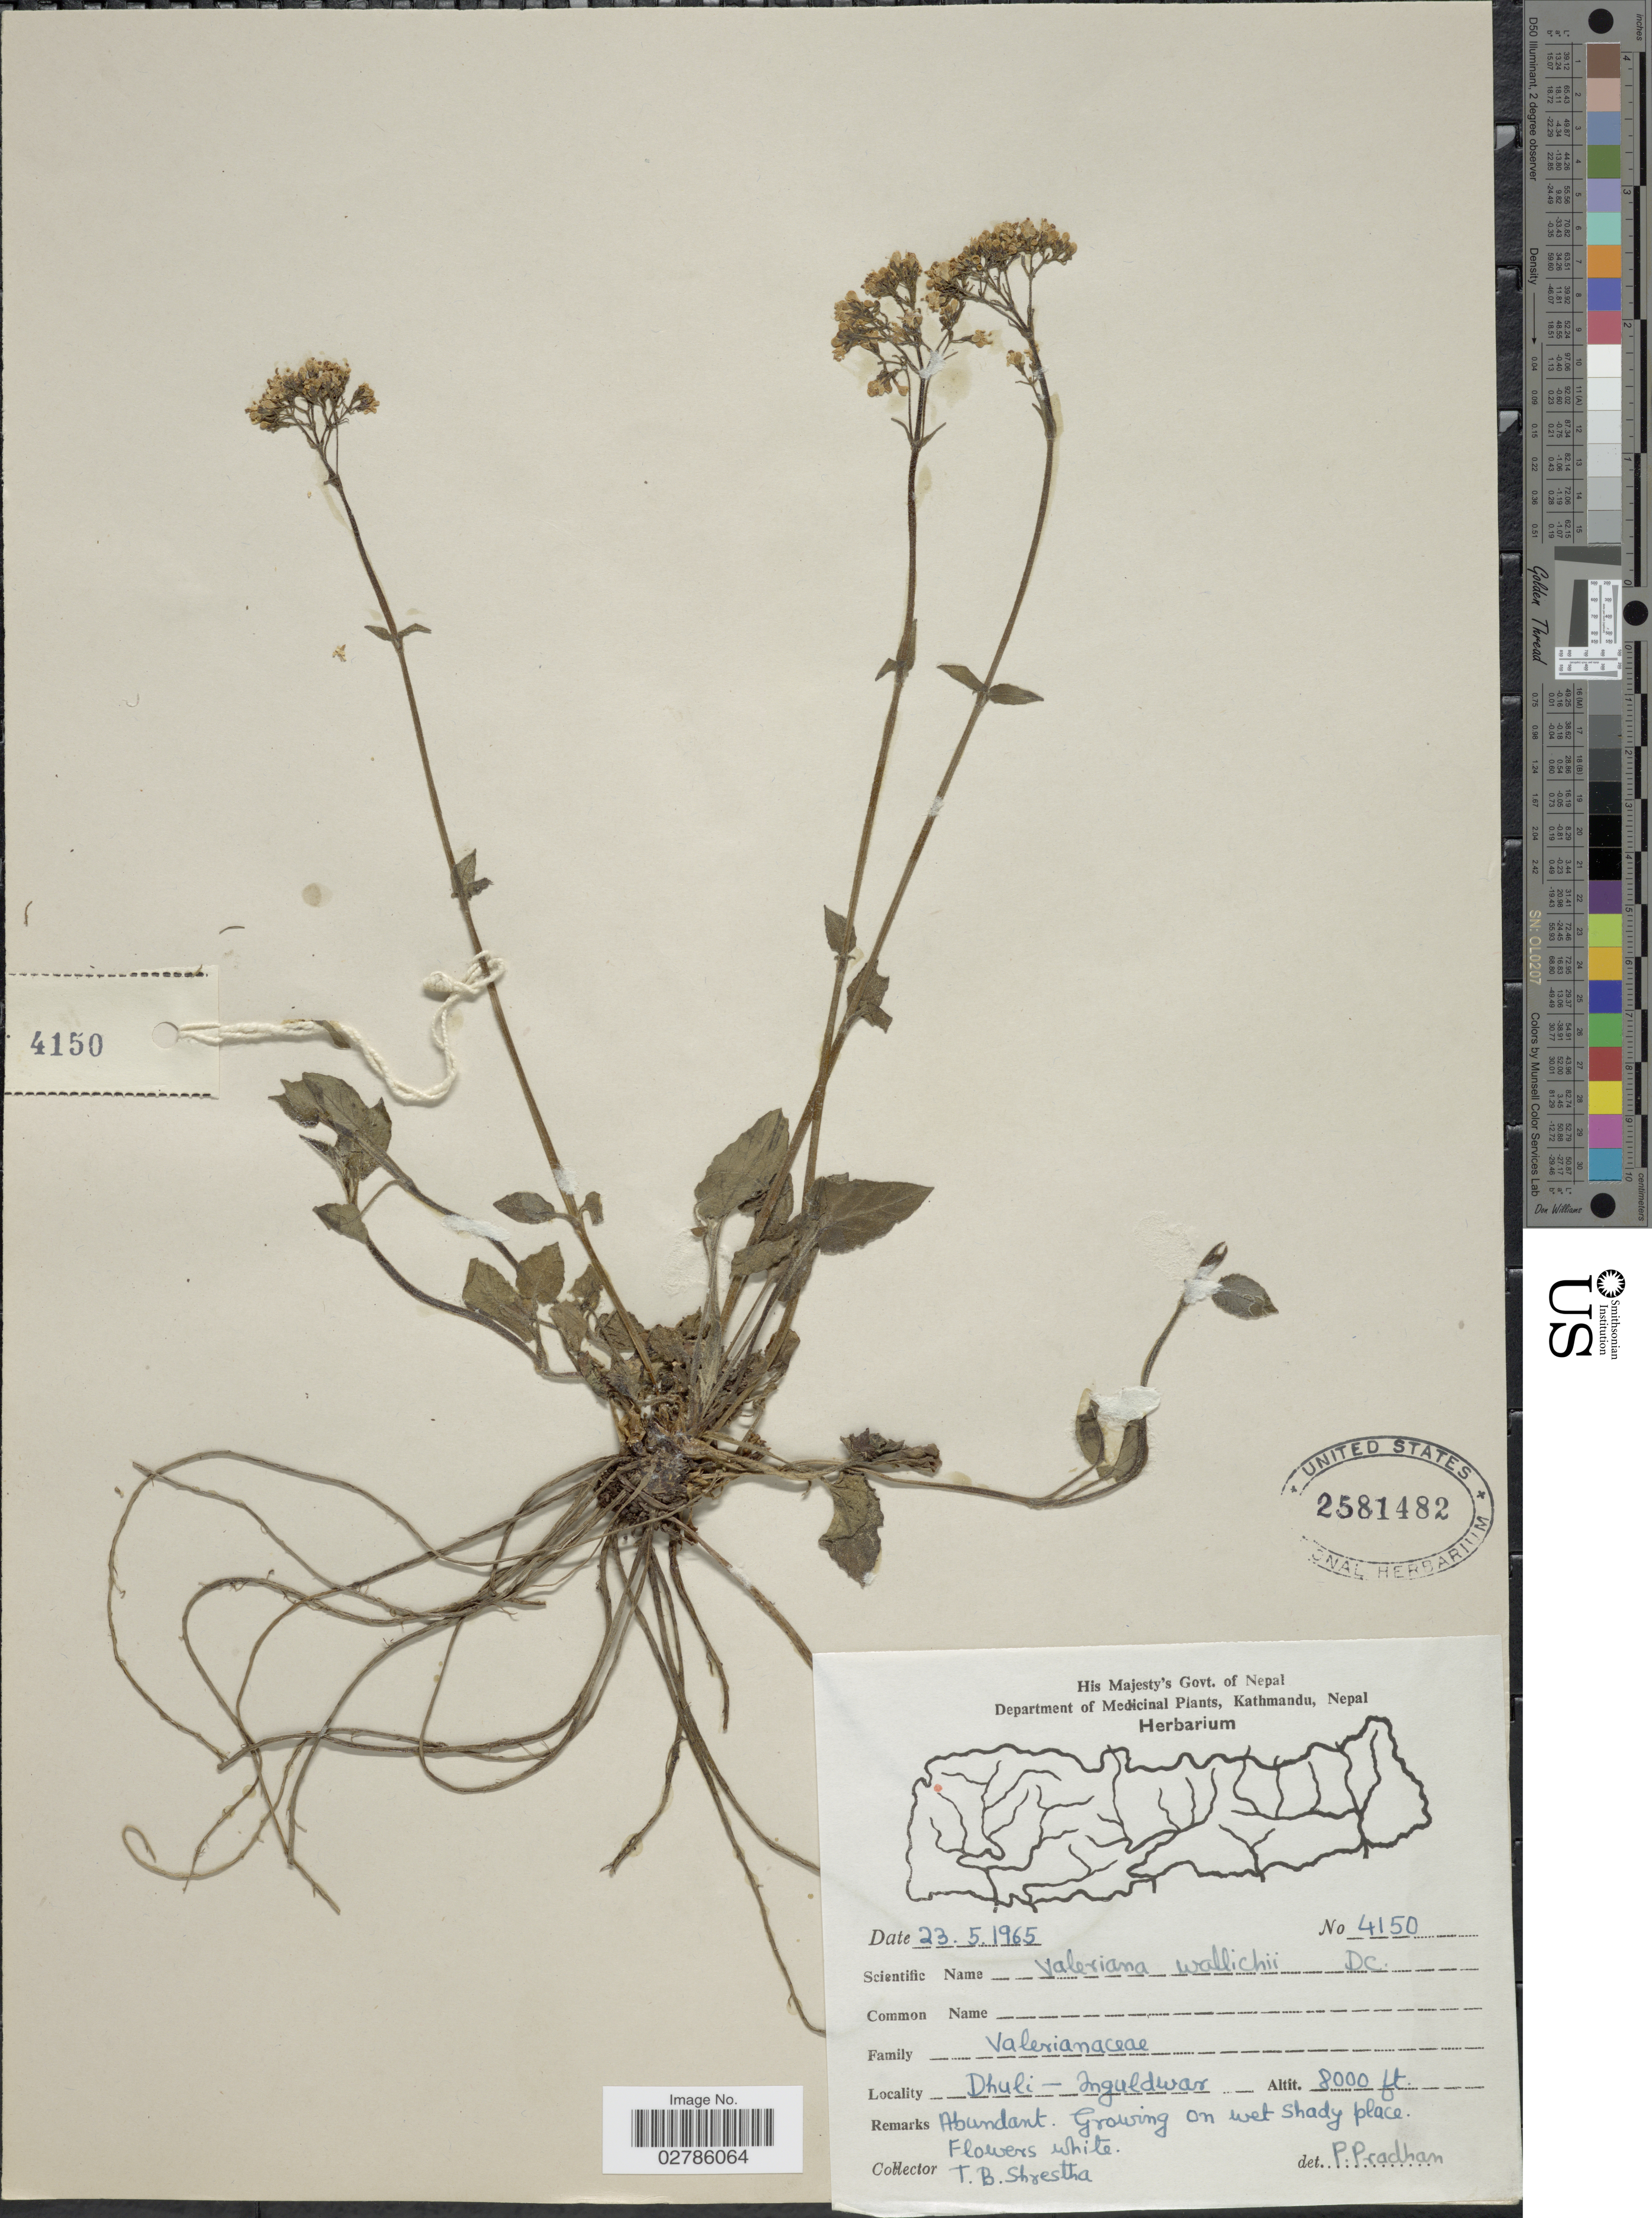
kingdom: Plantae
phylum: Tracheophyta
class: Magnoliopsida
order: Dipsacales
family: Caprifoliaceae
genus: Valeriana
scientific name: Valeriana wallichii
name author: DC.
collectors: T. B. Shrestha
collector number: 4150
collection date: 1965-05-23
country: Nepal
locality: Dhuli - Ingaldwar.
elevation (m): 2438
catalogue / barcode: US 2581482